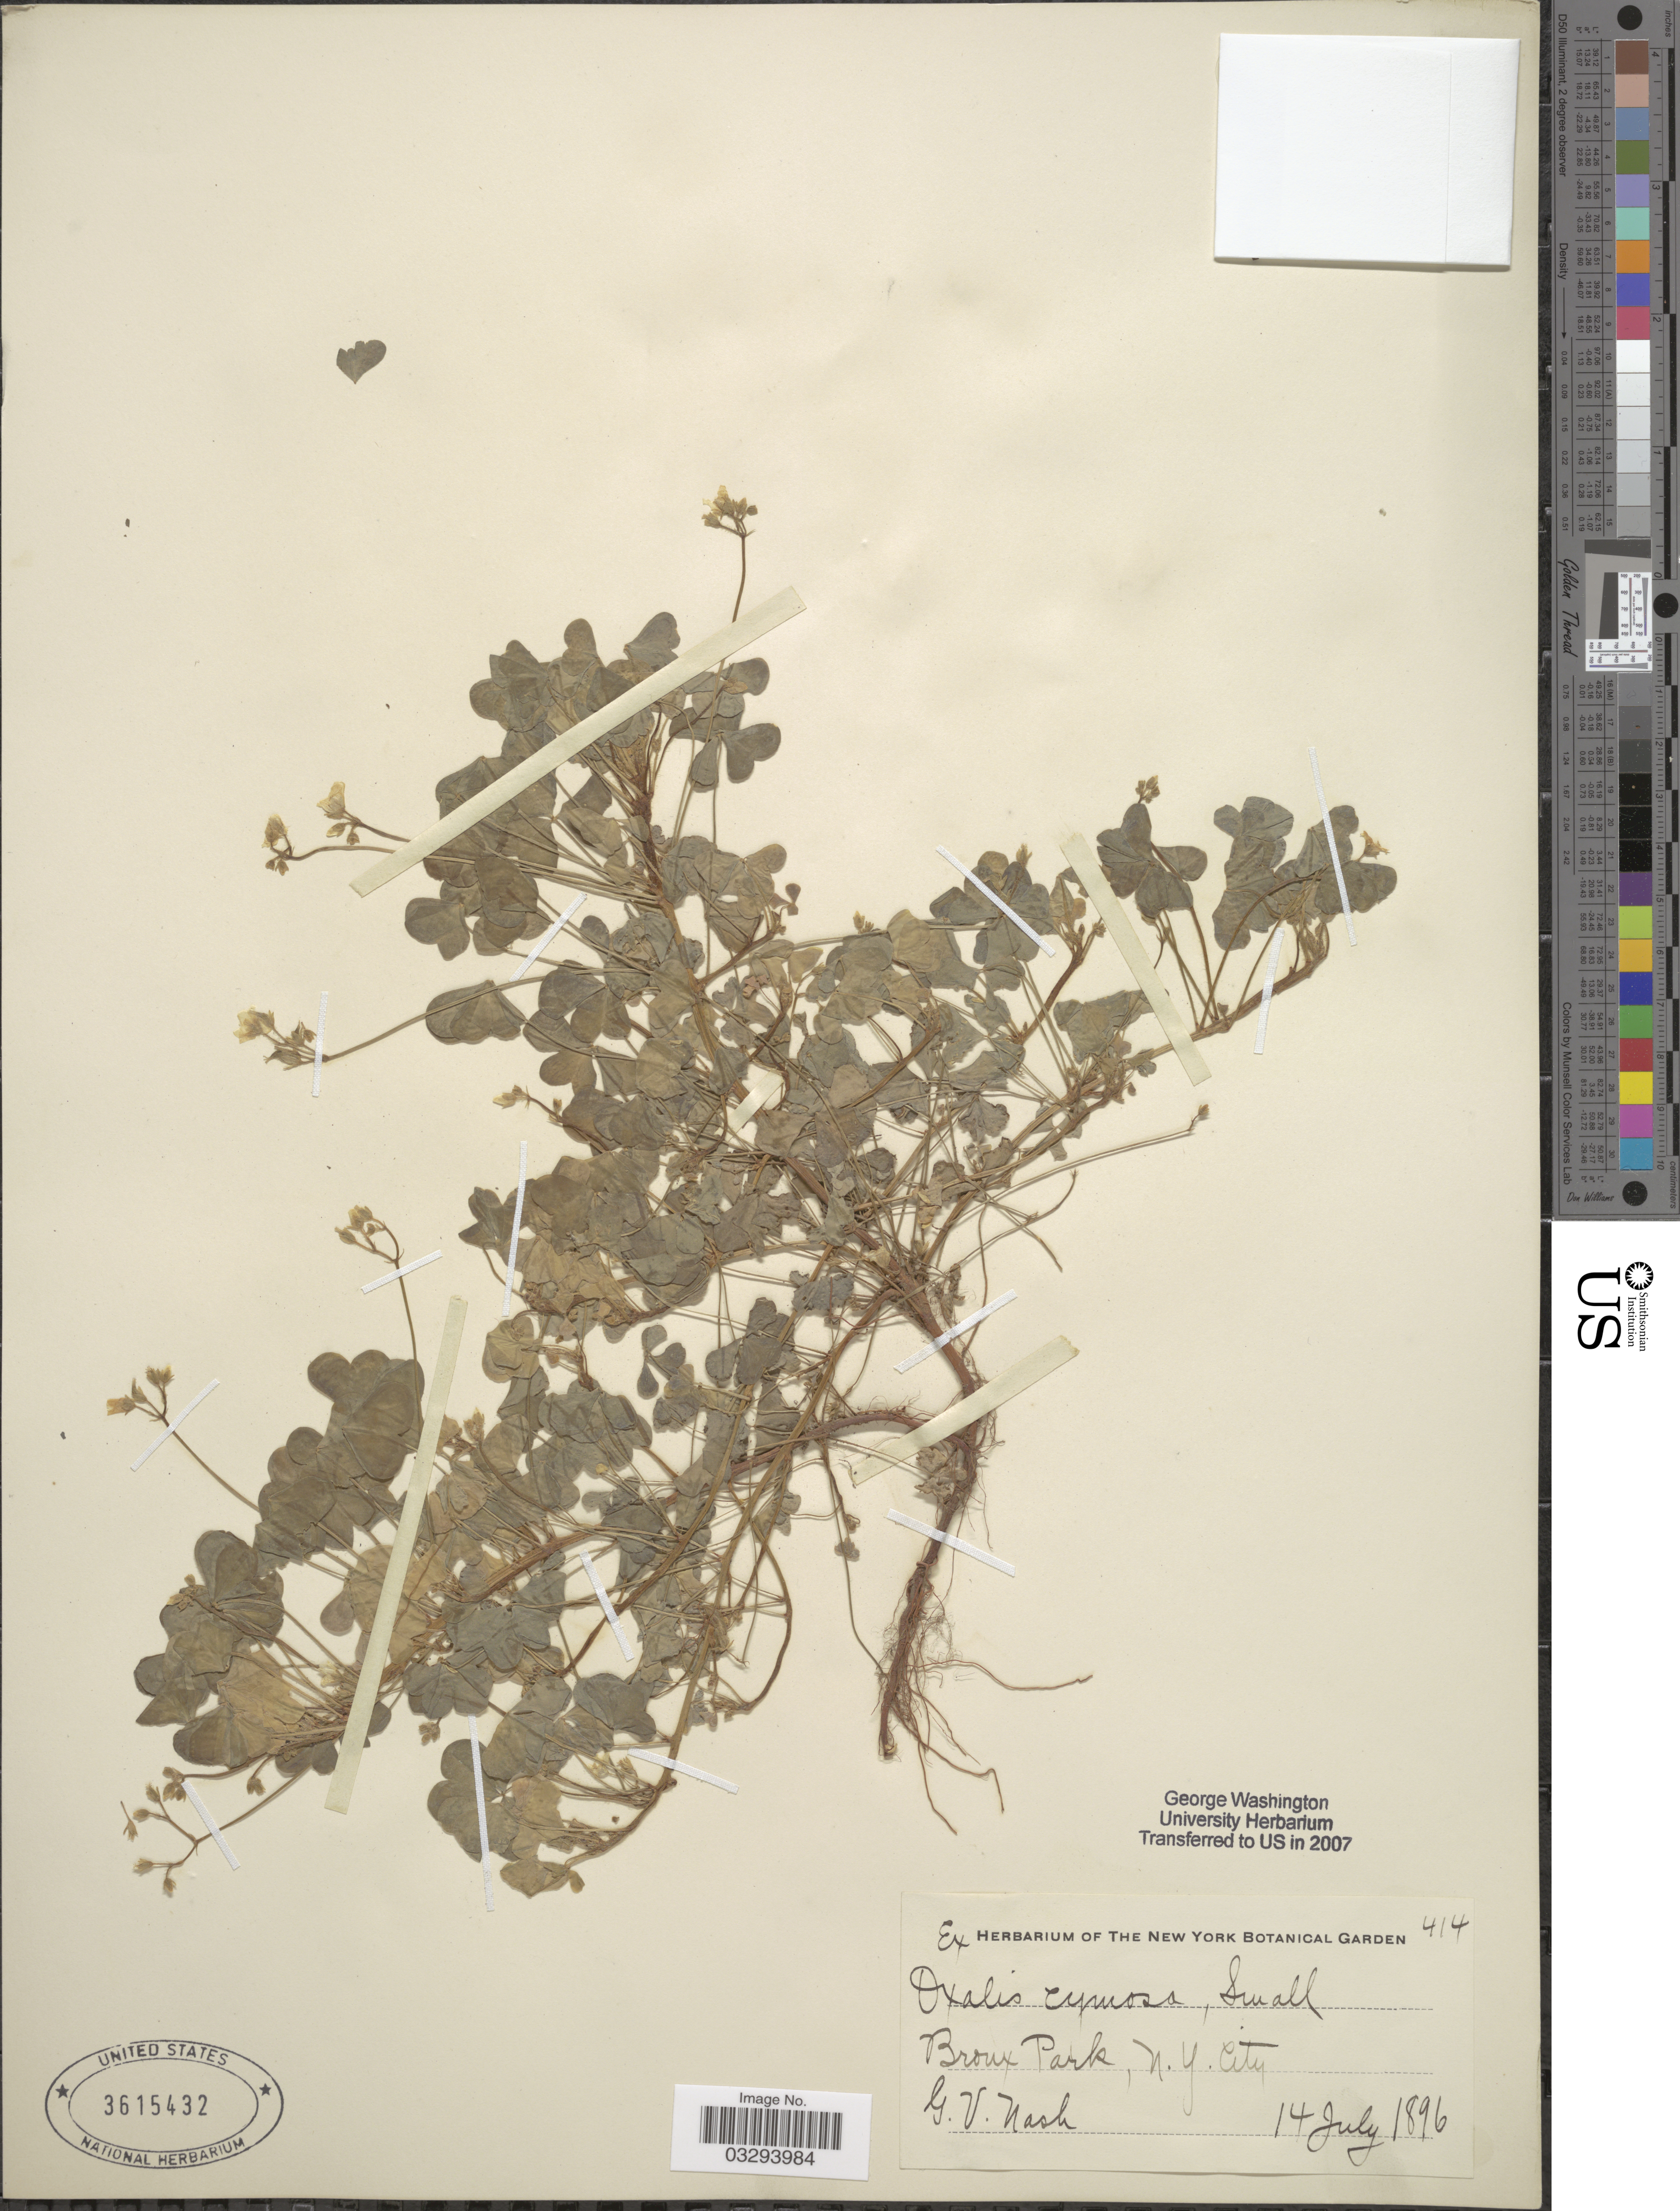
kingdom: Plantae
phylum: Tracheophyta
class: Magnoliopsida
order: Oxalidales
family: Oxalidaceae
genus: Oxalis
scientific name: Oxalis stricta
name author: L.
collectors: G. V. Nash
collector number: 414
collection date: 1896-07-14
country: United States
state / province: New York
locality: Bronx Park, N. Y. City.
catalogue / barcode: US 3615432